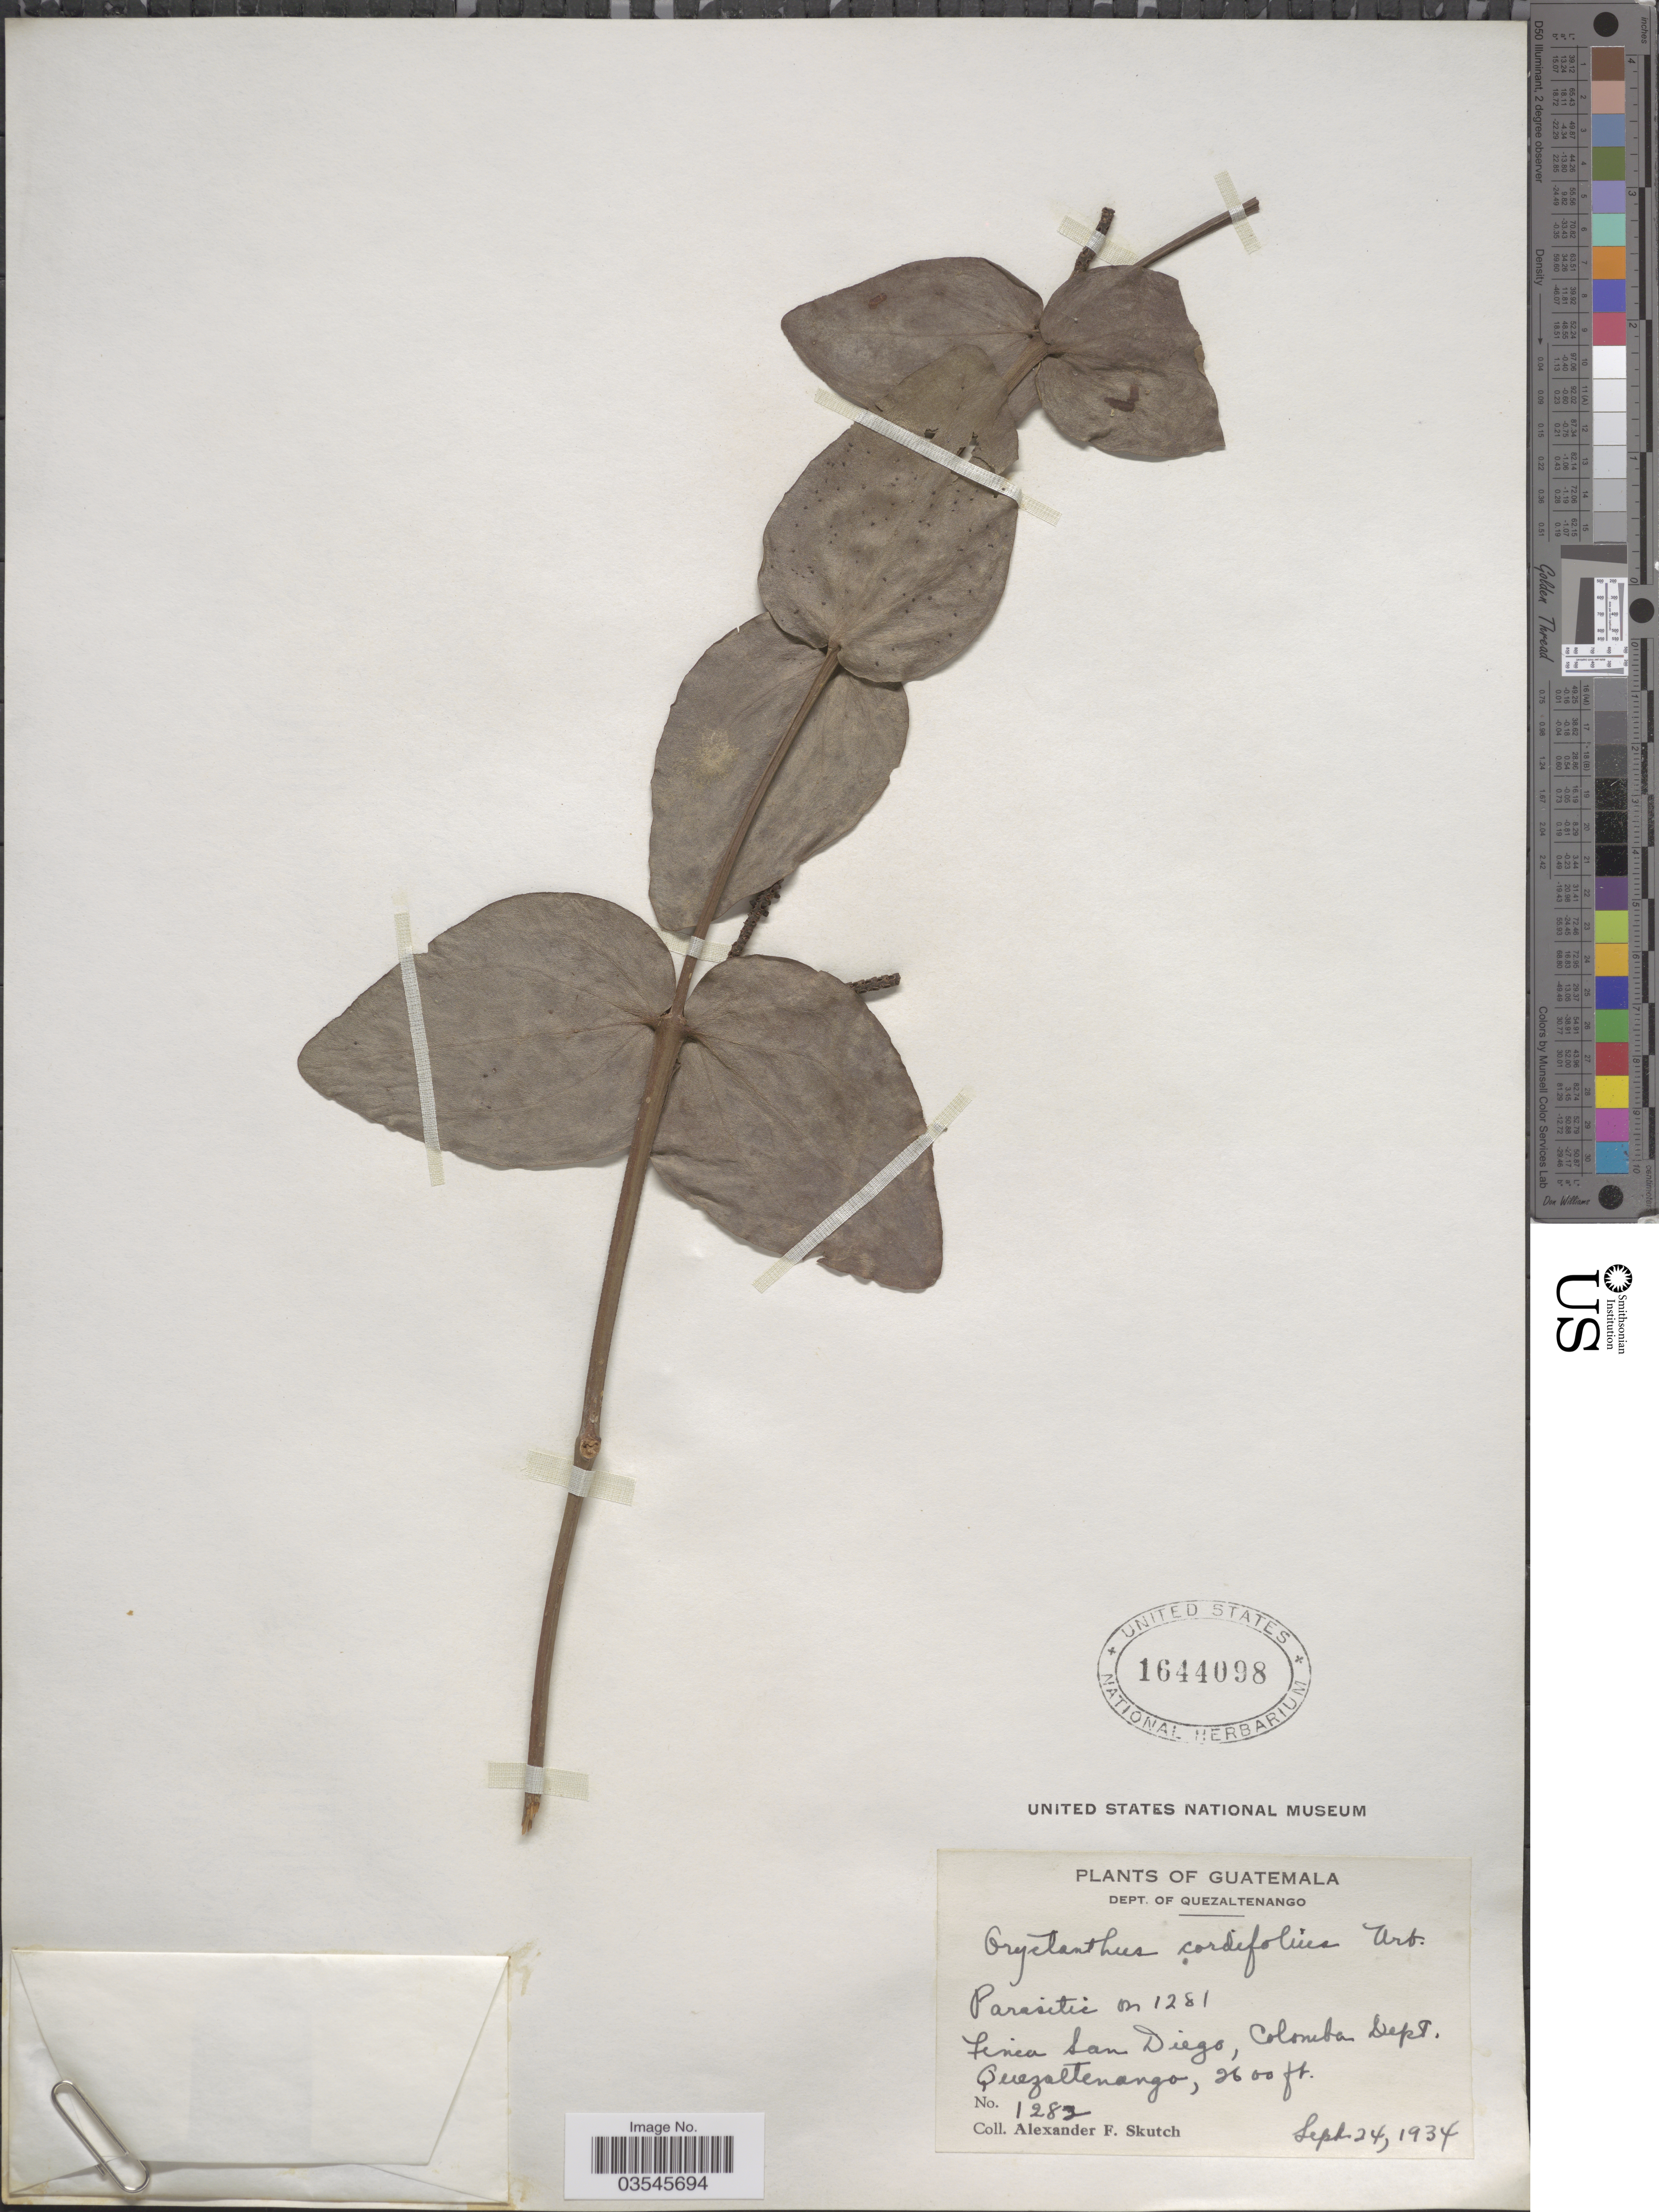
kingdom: Plantae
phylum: Tracheophyta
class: Magnoliopsida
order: Santalales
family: Loranthaceae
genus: Oryctanthus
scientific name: Oryctanthus cordifolius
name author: (C. Presl) Urb.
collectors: A. F. Skutch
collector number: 1282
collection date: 1934-09-24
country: Guatemala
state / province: Quetzaltenango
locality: Dept. of Quezaltenango. Finca San Diego, Colomba Dept. Quezaltenango.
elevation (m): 792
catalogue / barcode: US 1644098